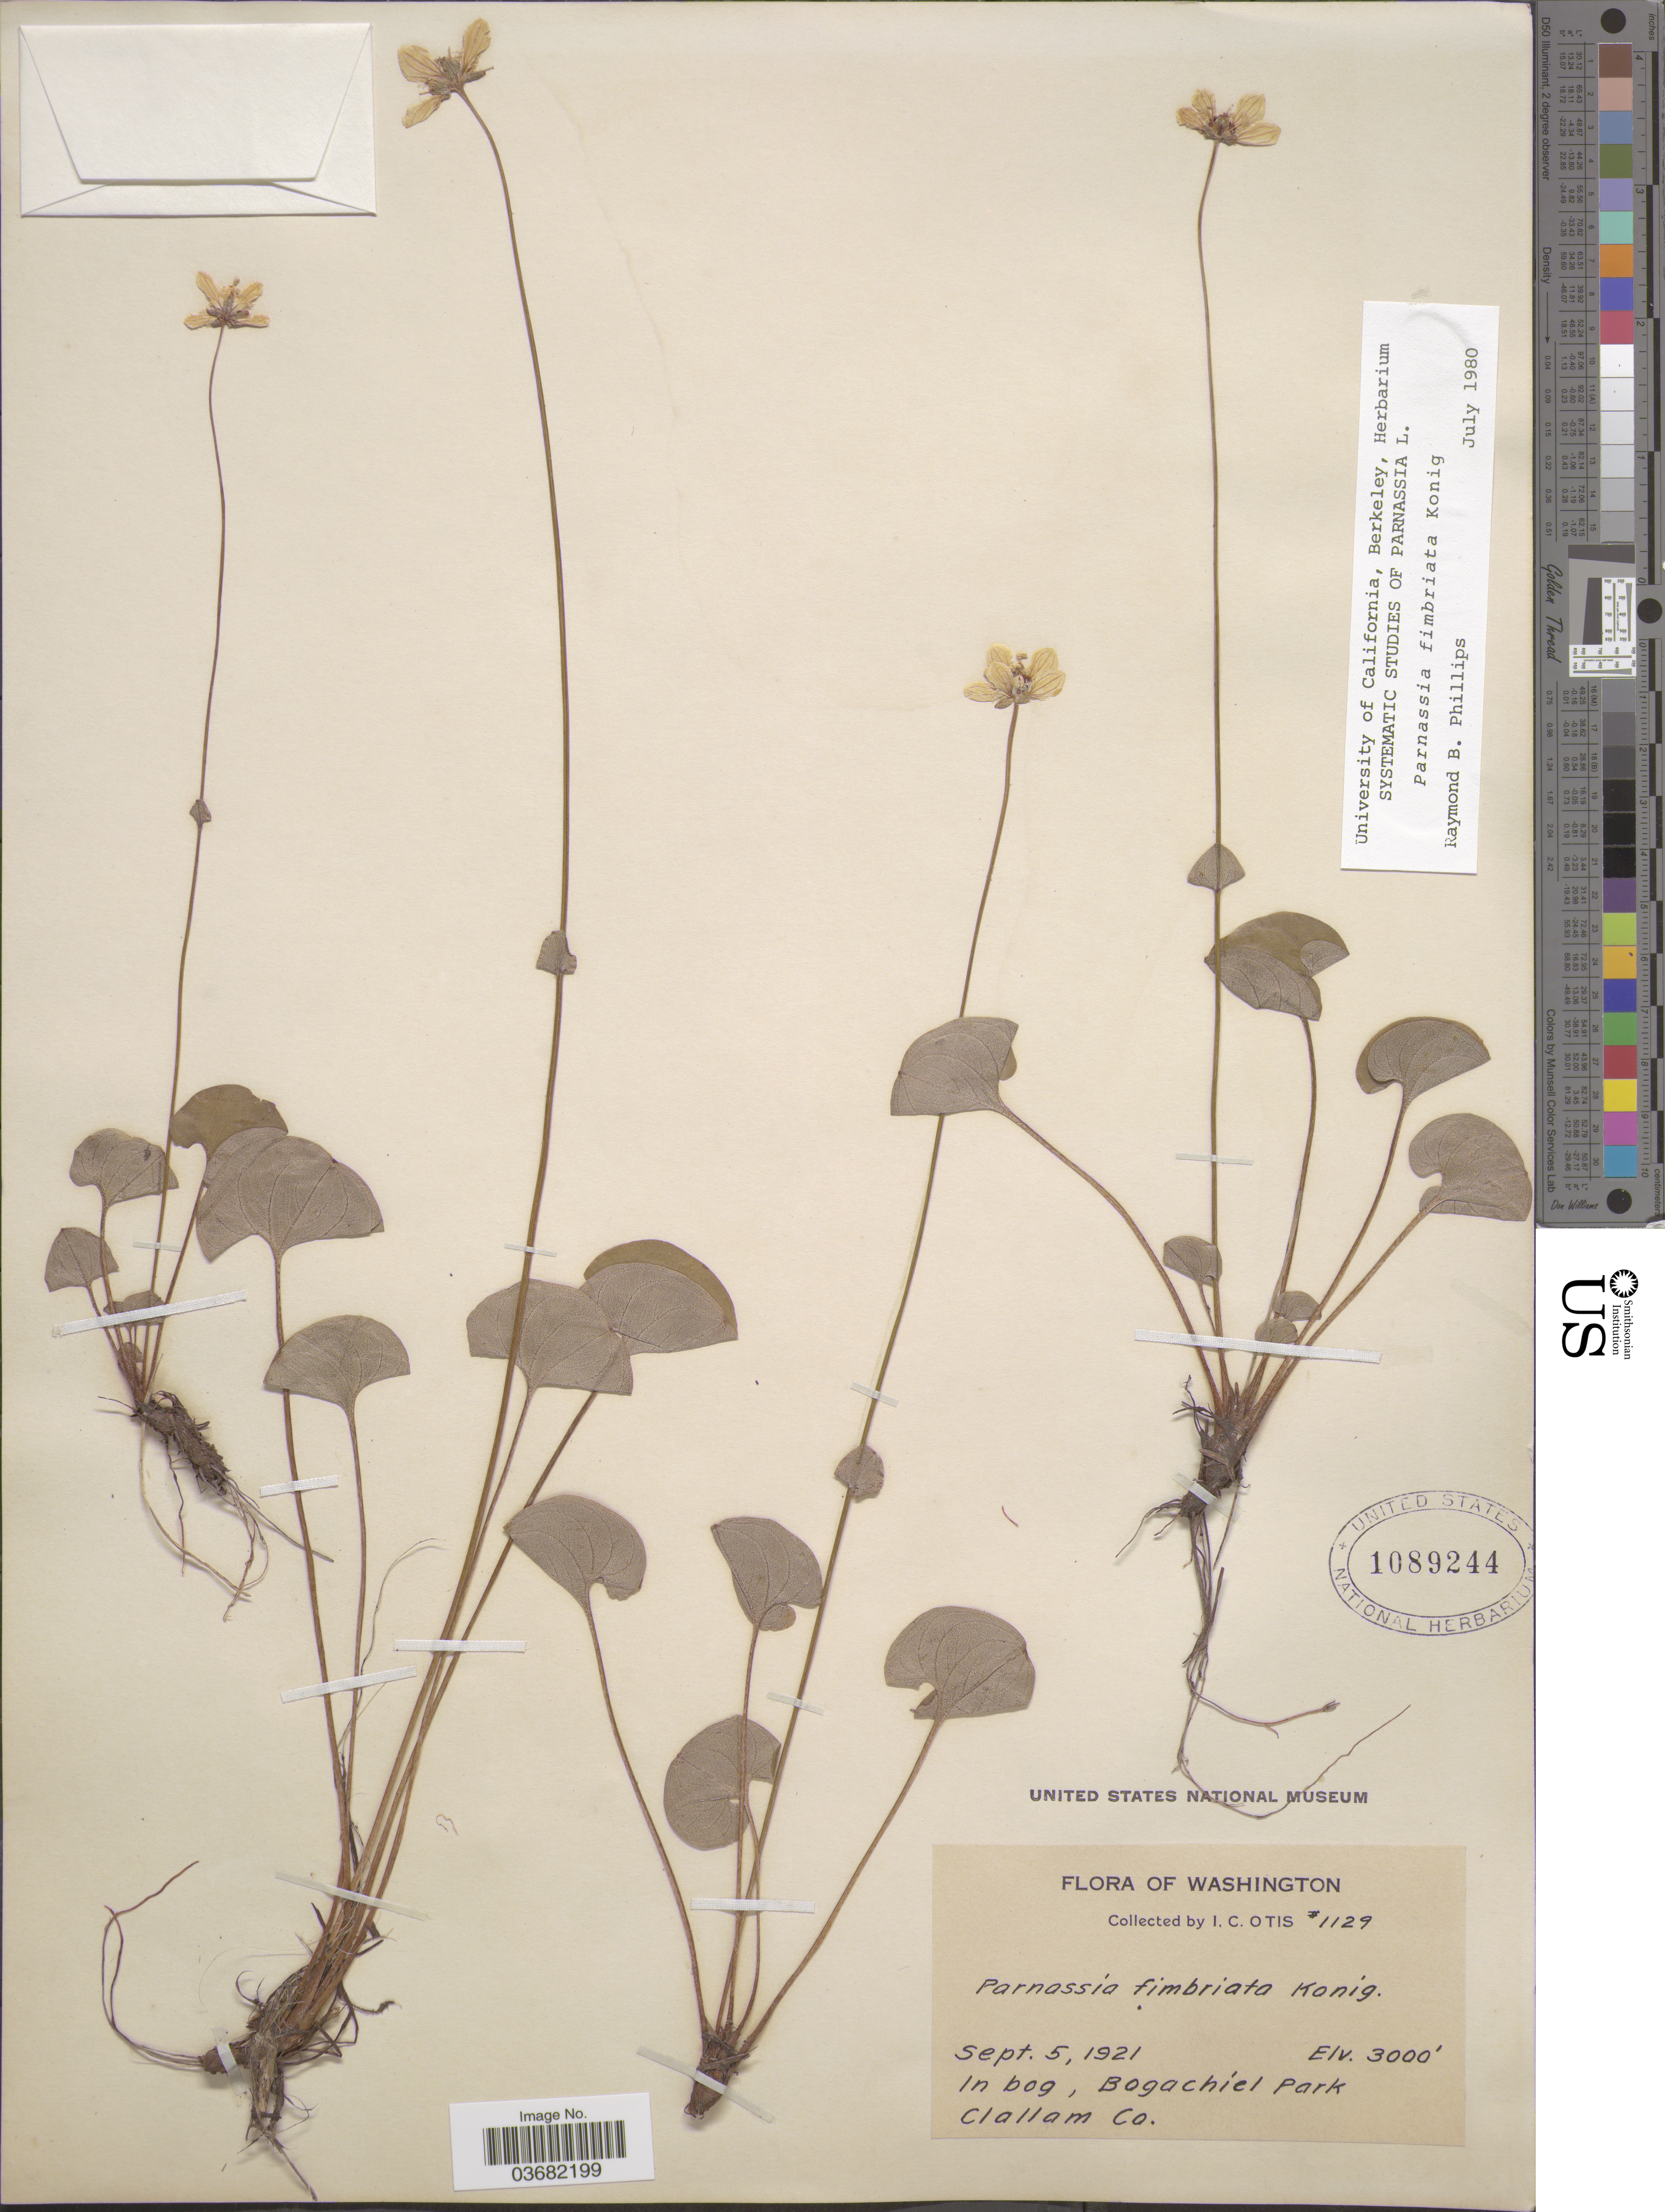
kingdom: Plantae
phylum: Tracheophyta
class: Magnoliopsida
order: Celastrales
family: Parnassiaceae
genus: Parnassia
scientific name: Parnassia fimbriata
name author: K.D. Koenig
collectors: I. C. Otis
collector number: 1129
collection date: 1921-09-05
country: United States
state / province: Washington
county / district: Clallam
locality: In bog, Bogachiel Park. Clallam Co.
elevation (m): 914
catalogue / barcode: US 1089244